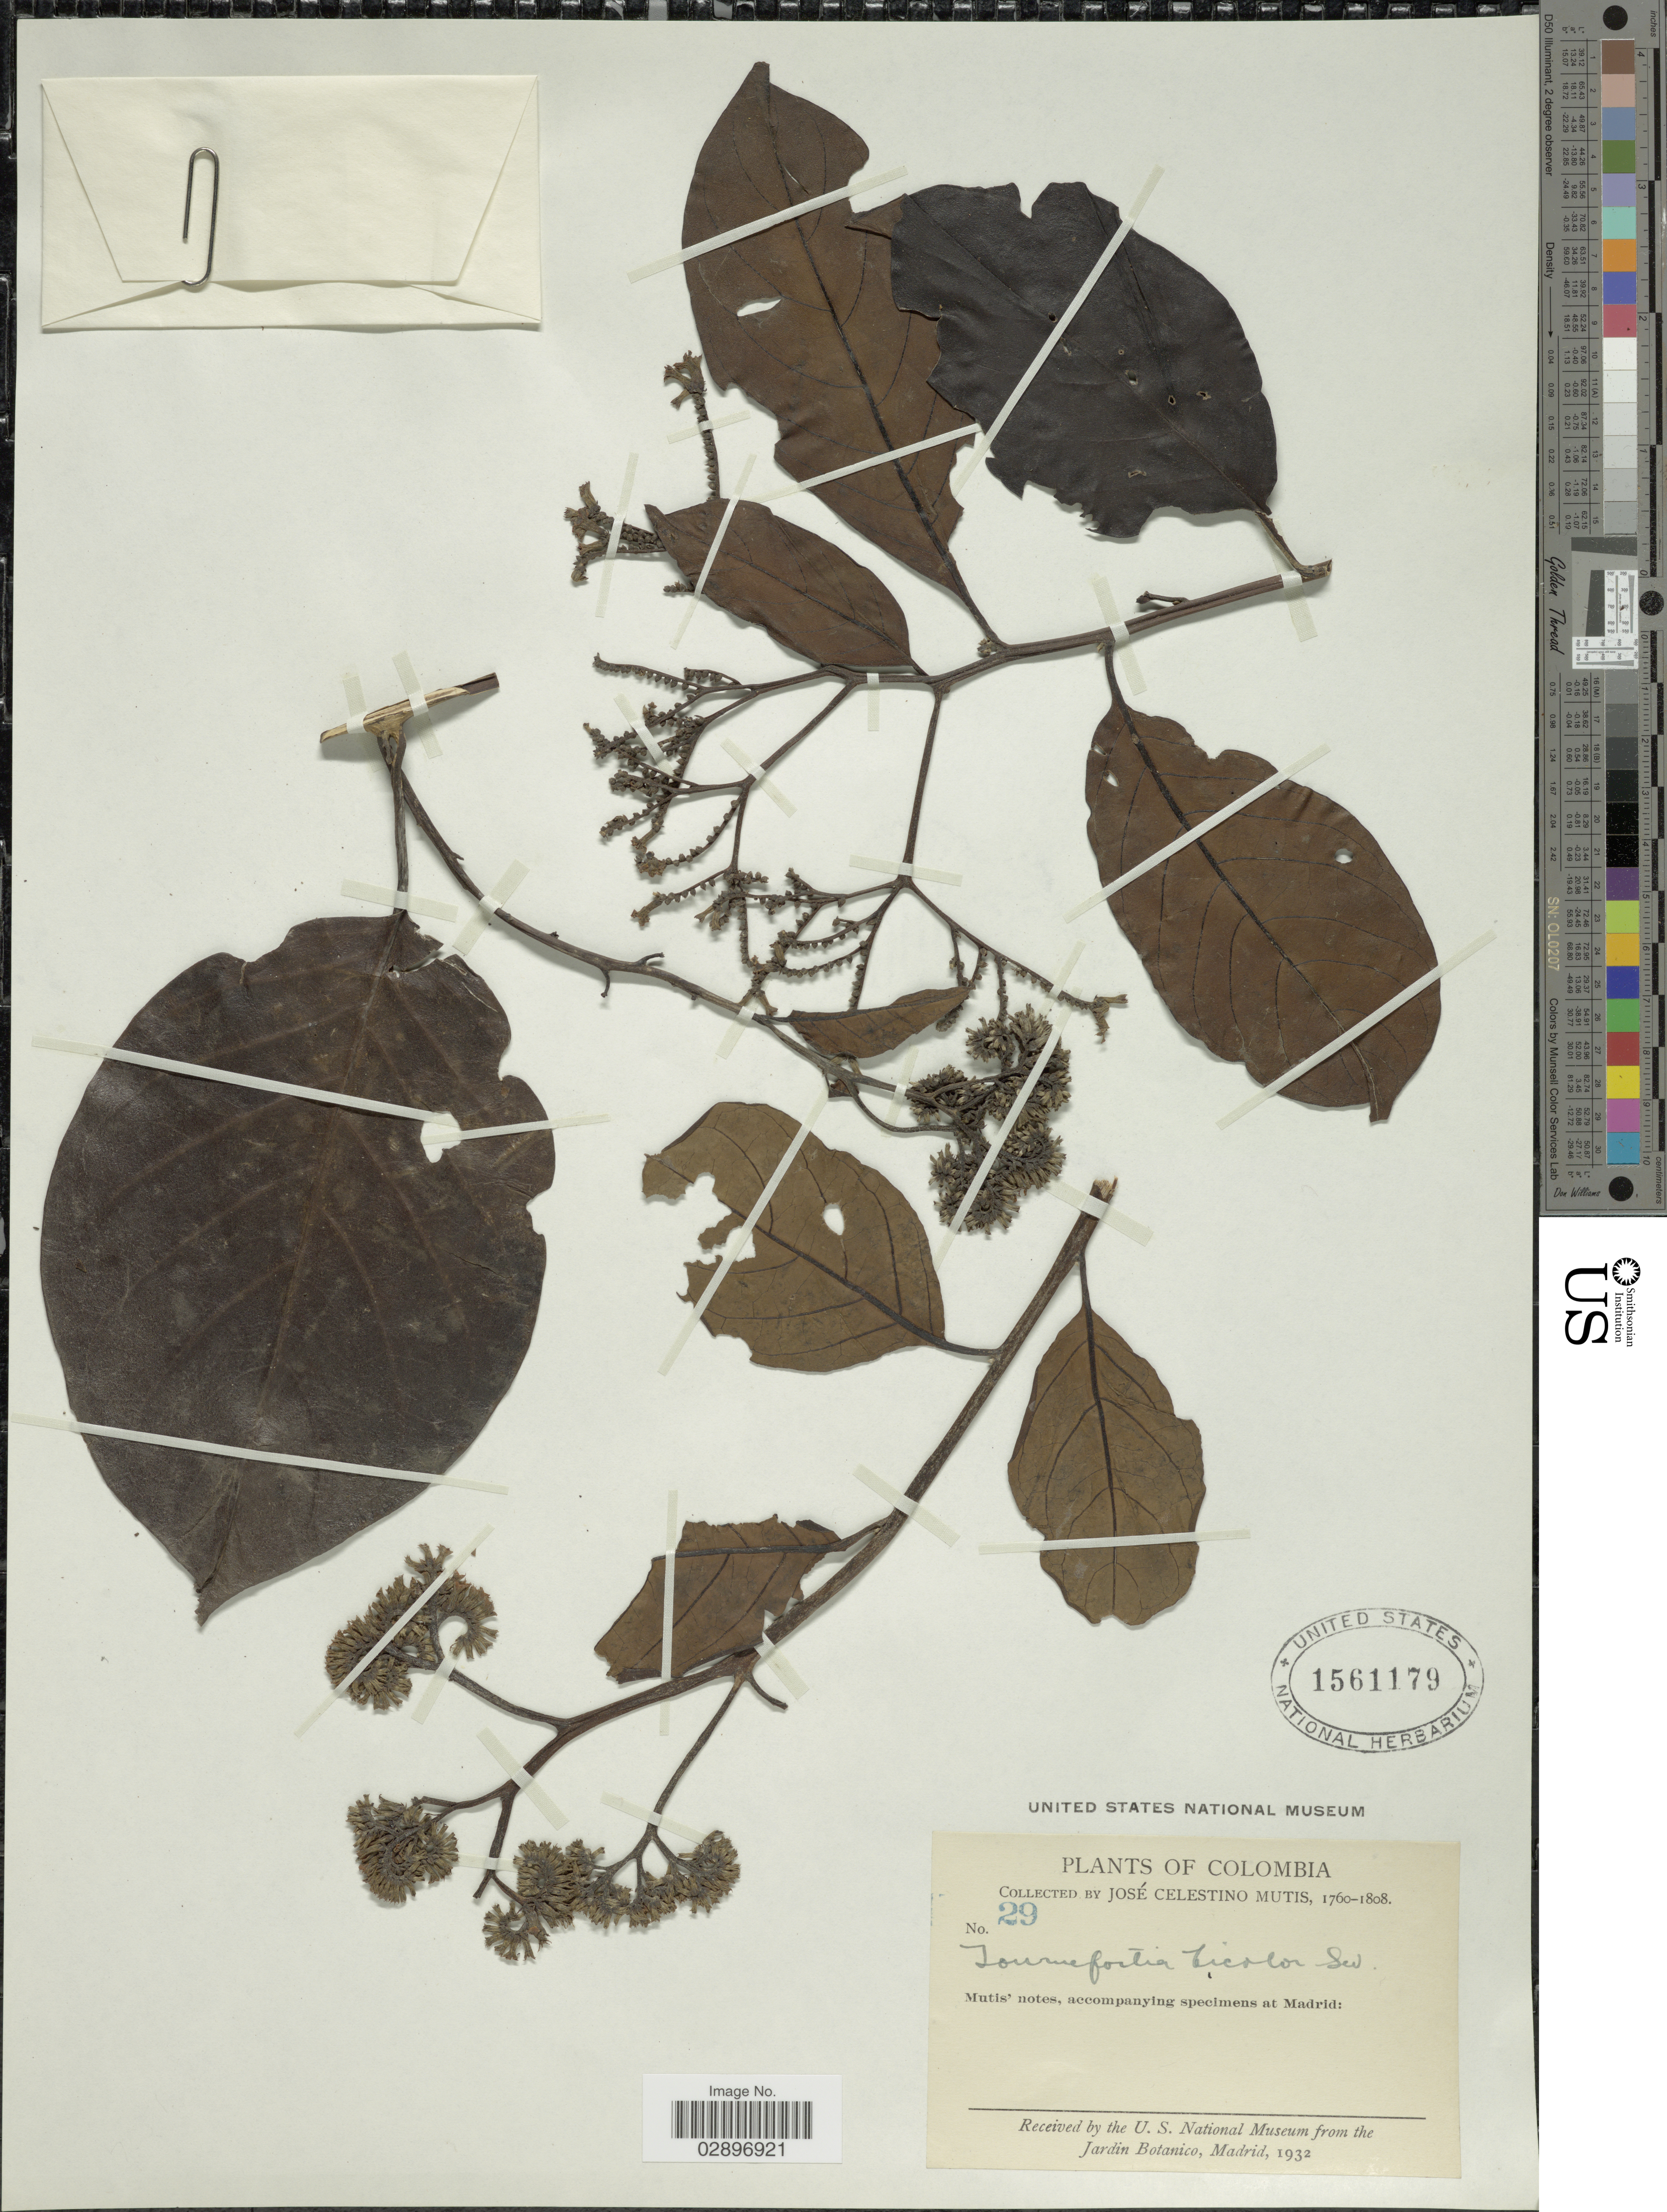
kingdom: Plantae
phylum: Tracheophyta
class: Magnoliopsida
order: Boraginales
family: Heliotropiaceae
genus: Tournefortia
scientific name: Tournefortia bicolor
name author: Sw.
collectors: J. C. B. Mutis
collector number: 29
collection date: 1760/1808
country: Colombia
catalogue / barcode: US 1561179